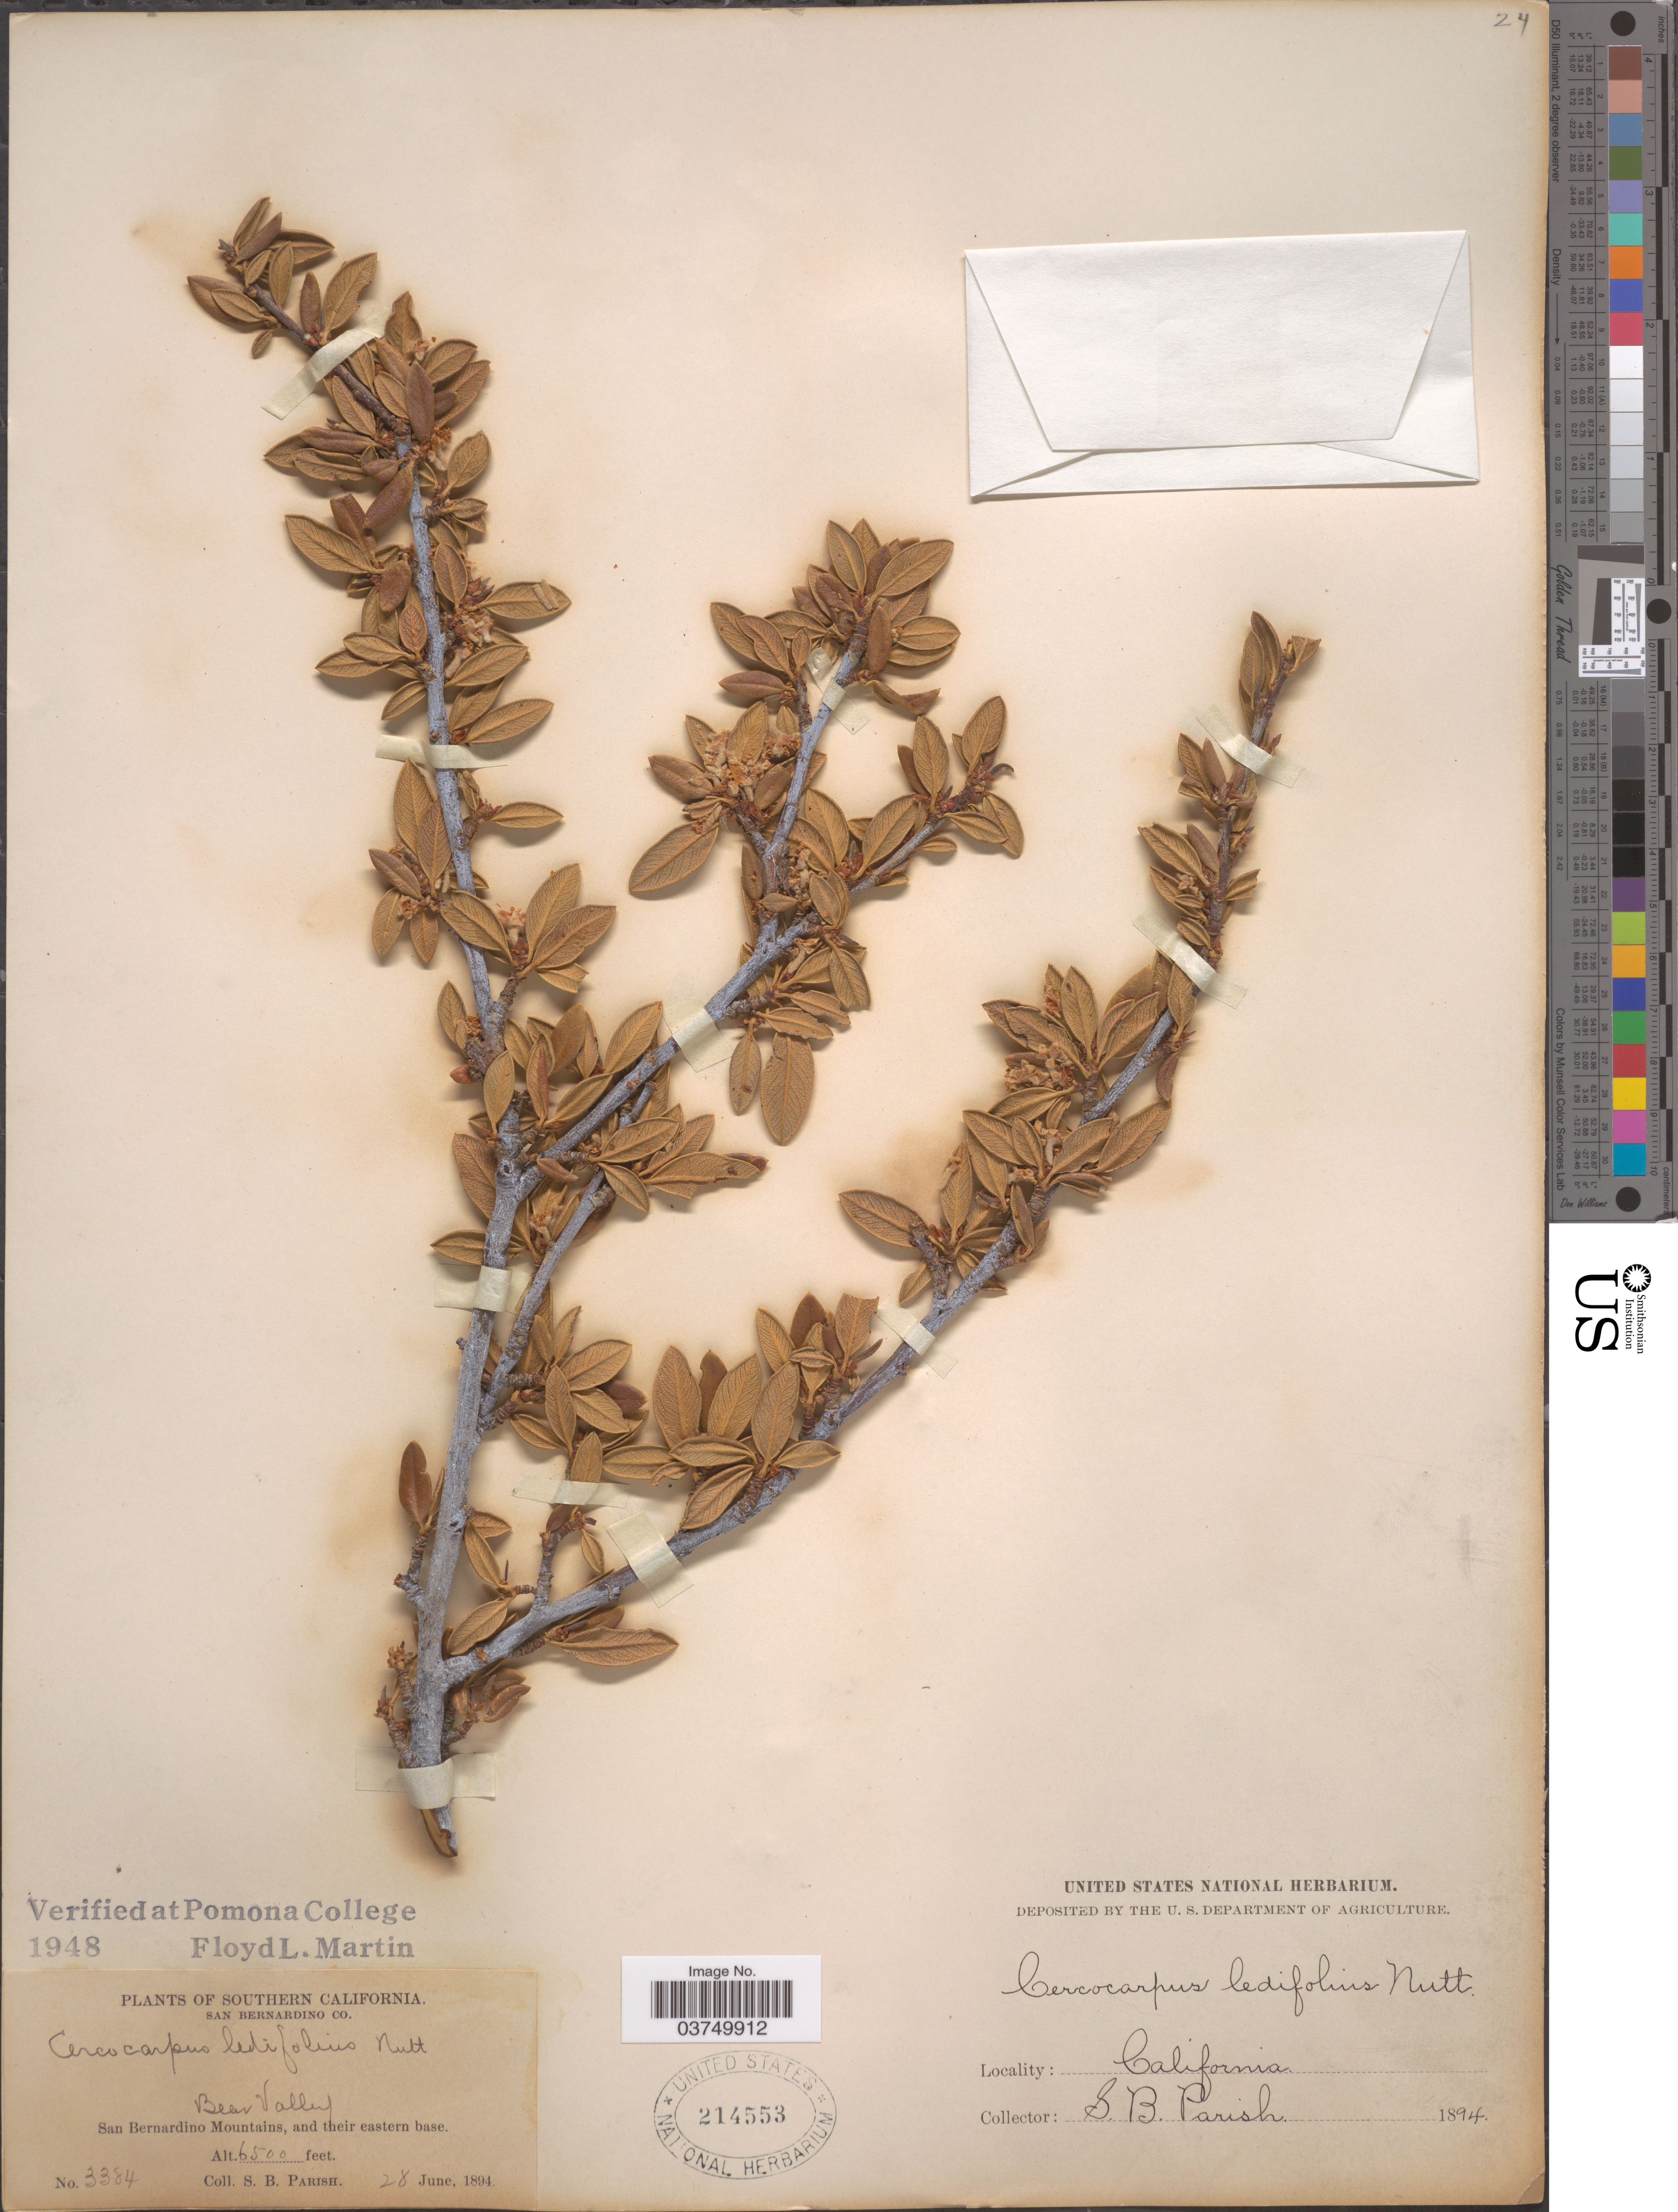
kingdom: Plantae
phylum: Tracheophyta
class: Magnoliopsida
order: Rosales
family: Rosaceae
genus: Cercocarpus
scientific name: Cercocarpus ledifolius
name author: Nutt.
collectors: S. B. Parish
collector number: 3384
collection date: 1894-06-28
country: United States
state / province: California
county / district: San Bernardino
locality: Southern California. San Bernardino Co. Bear Valley. San Bernardino Mountains, and their eastern base.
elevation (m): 1981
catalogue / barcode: US 214553